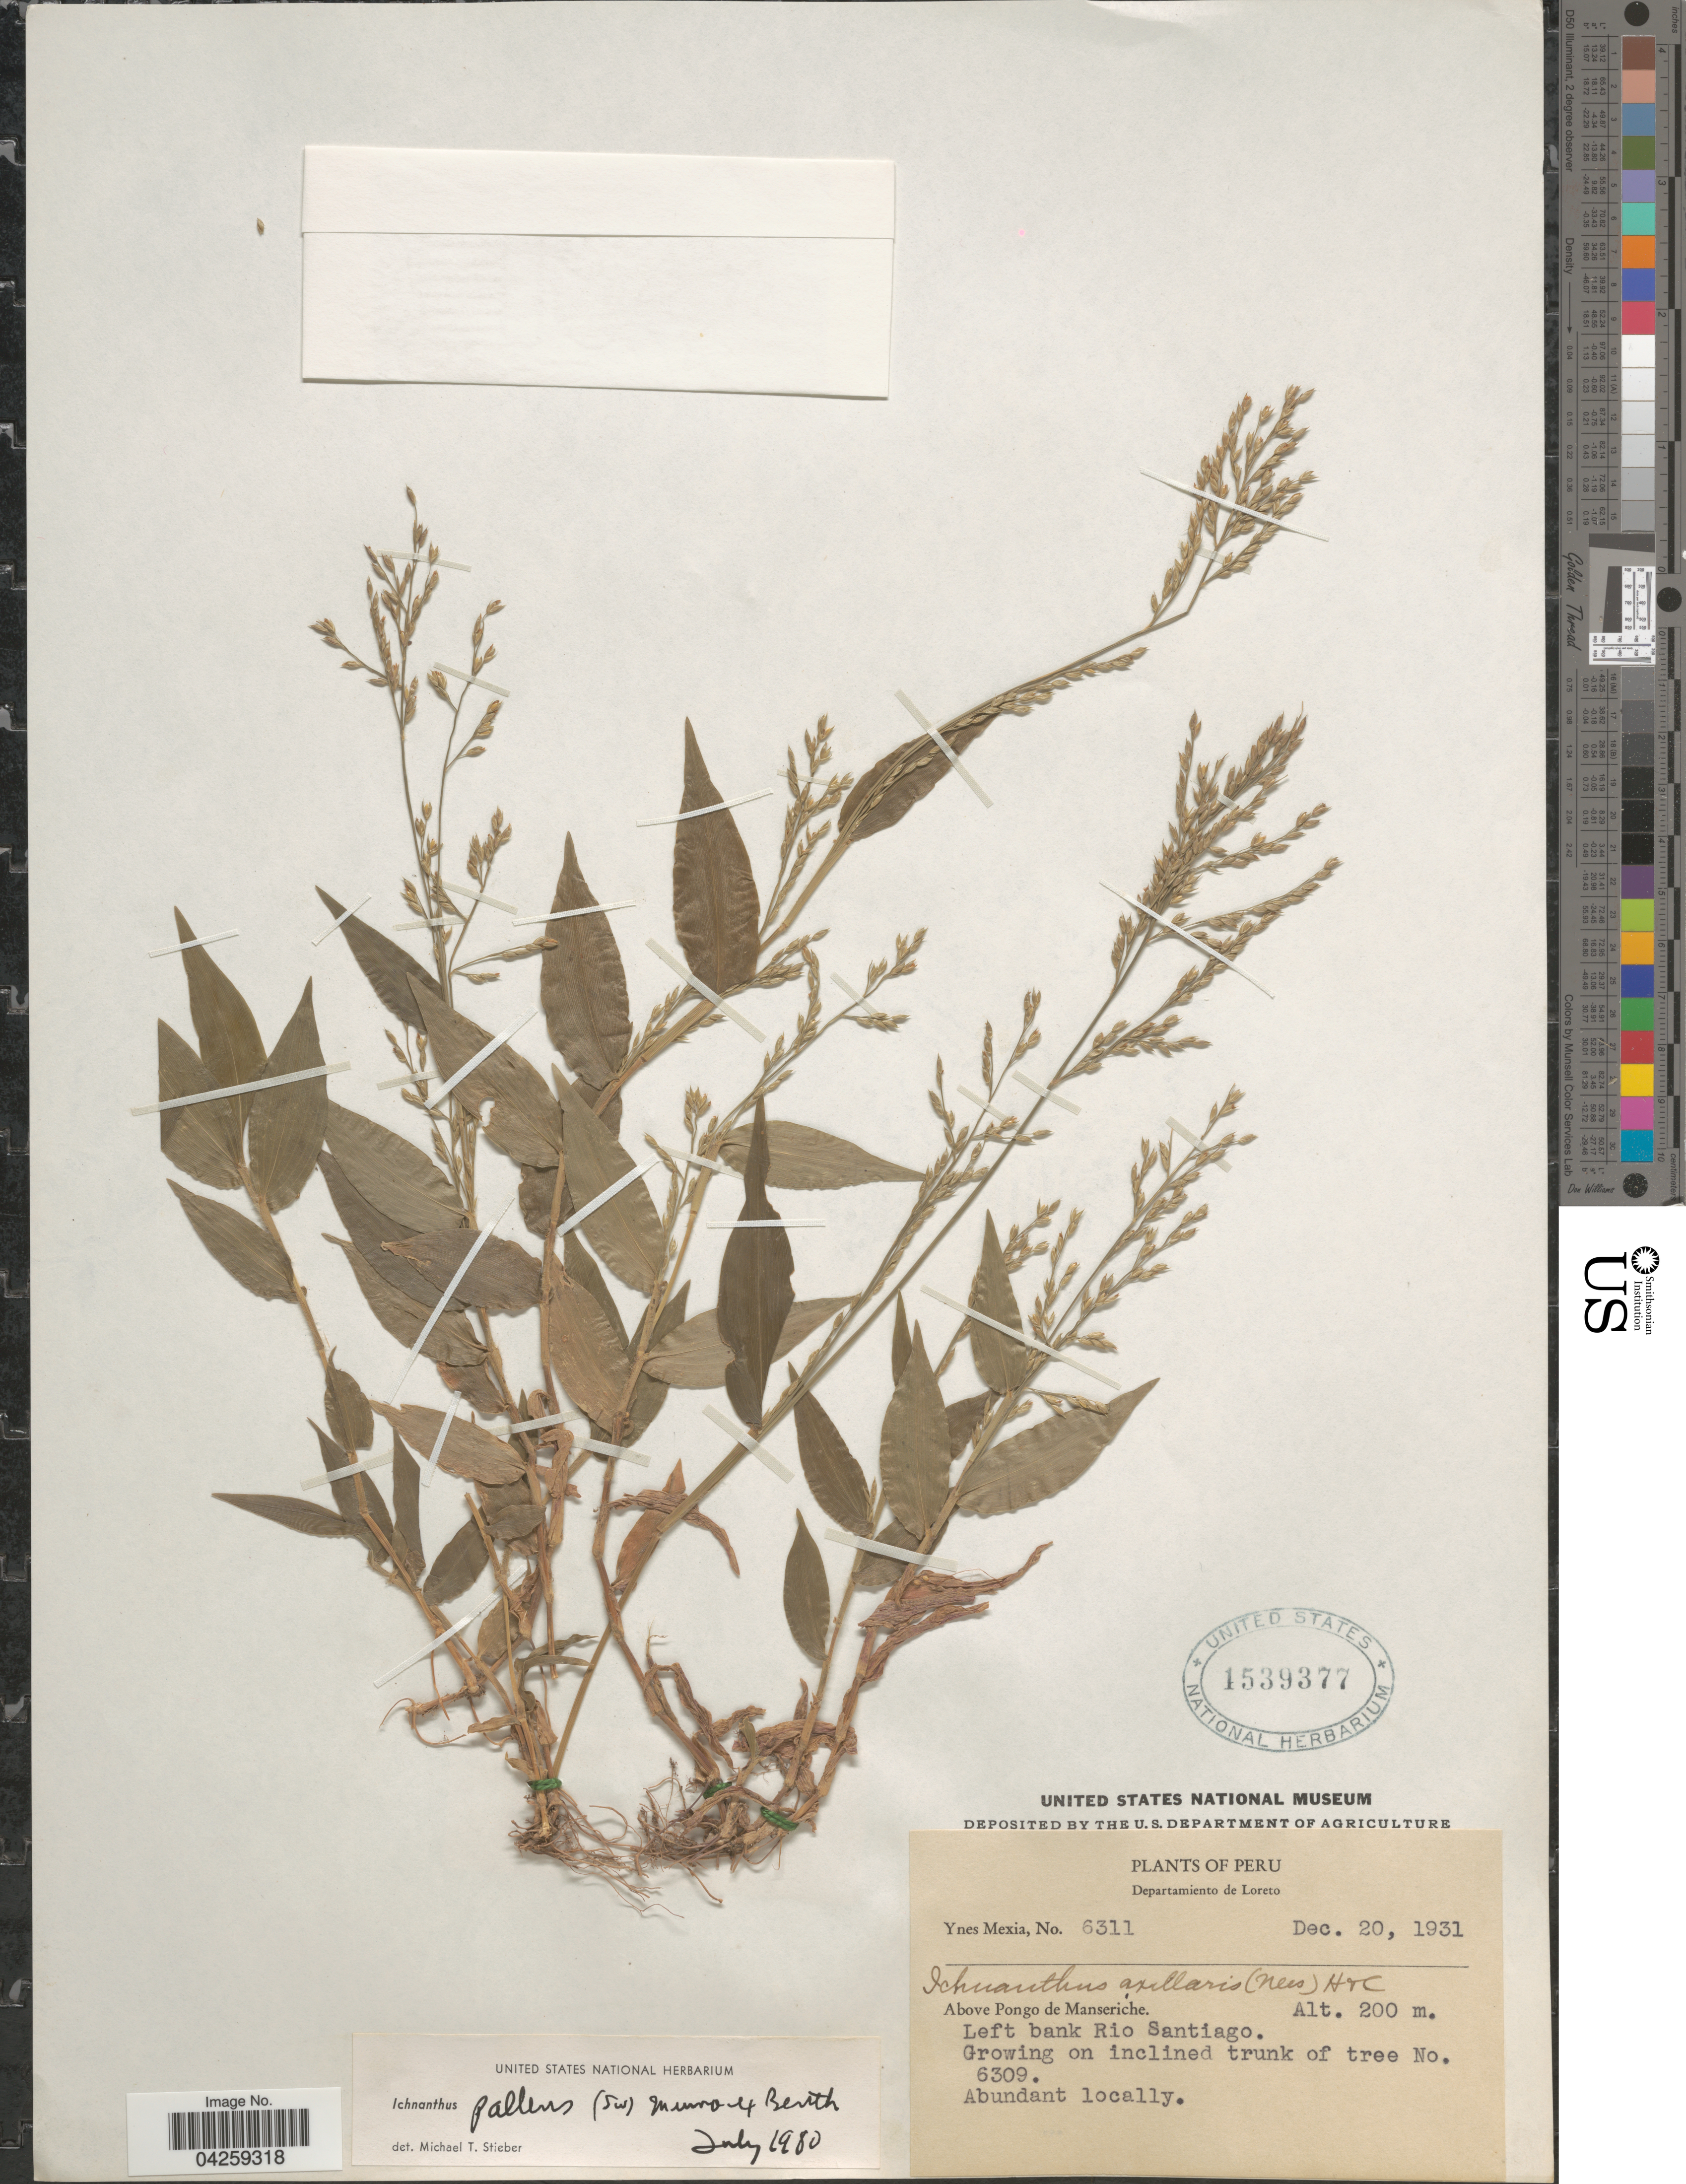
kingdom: Plantae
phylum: Tracheophyta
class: Liliopsida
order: Poales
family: Poaceae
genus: Ichnanthus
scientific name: Ichnanthus pallens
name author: (Sw.) Munro ex Benth.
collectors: Y. Mexia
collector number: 6311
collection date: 1931-12-20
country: Peru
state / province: Loreto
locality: Departamiento de Loreto. Above Pongo de Manseriche. Left bank Rio Santiago. Growing on inclined trunk of tree No. 6309.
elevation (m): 200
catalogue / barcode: US 1539377